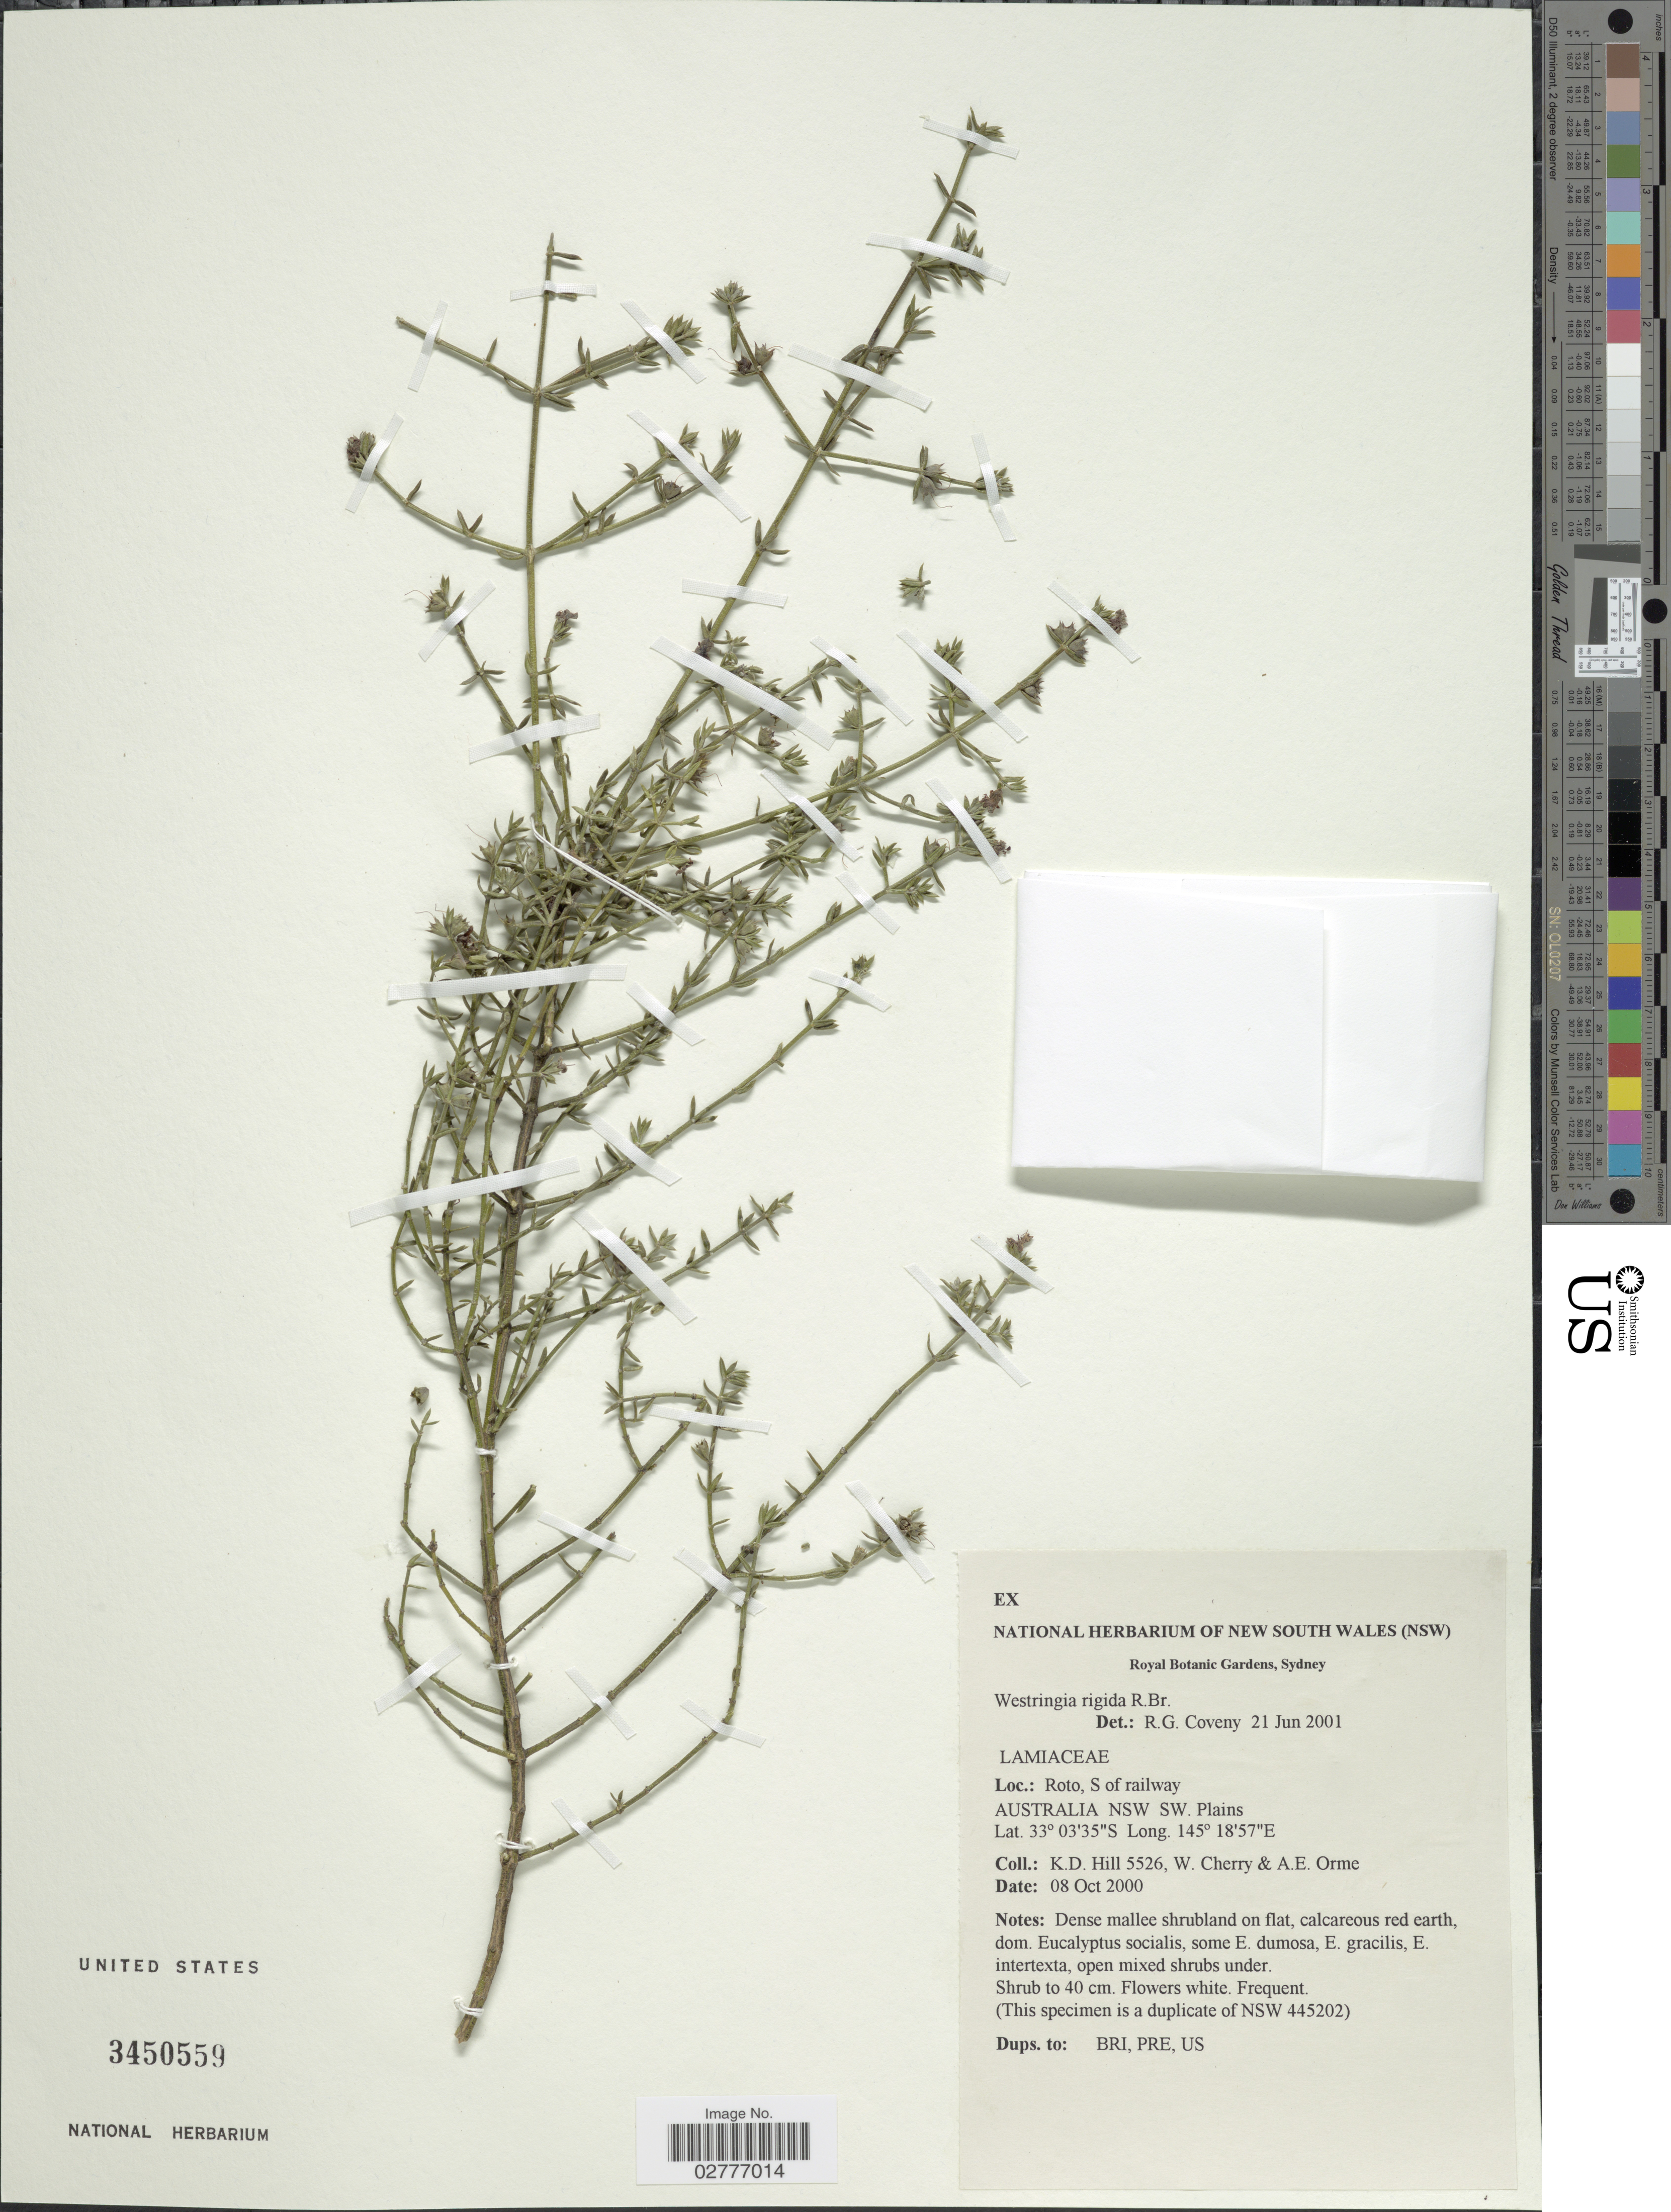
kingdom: Plantae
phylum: Tracheophyta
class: Magnoliopsida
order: Lamiales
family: Lamiaceae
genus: Westringia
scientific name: Westringia rigida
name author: R. Br.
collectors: K. D. Hill, W. A. Cherry & A. Orme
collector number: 5526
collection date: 2000-10-08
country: Australia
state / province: New South Wales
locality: Roto, S of railway. SW. Plains.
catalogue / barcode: US 3450559